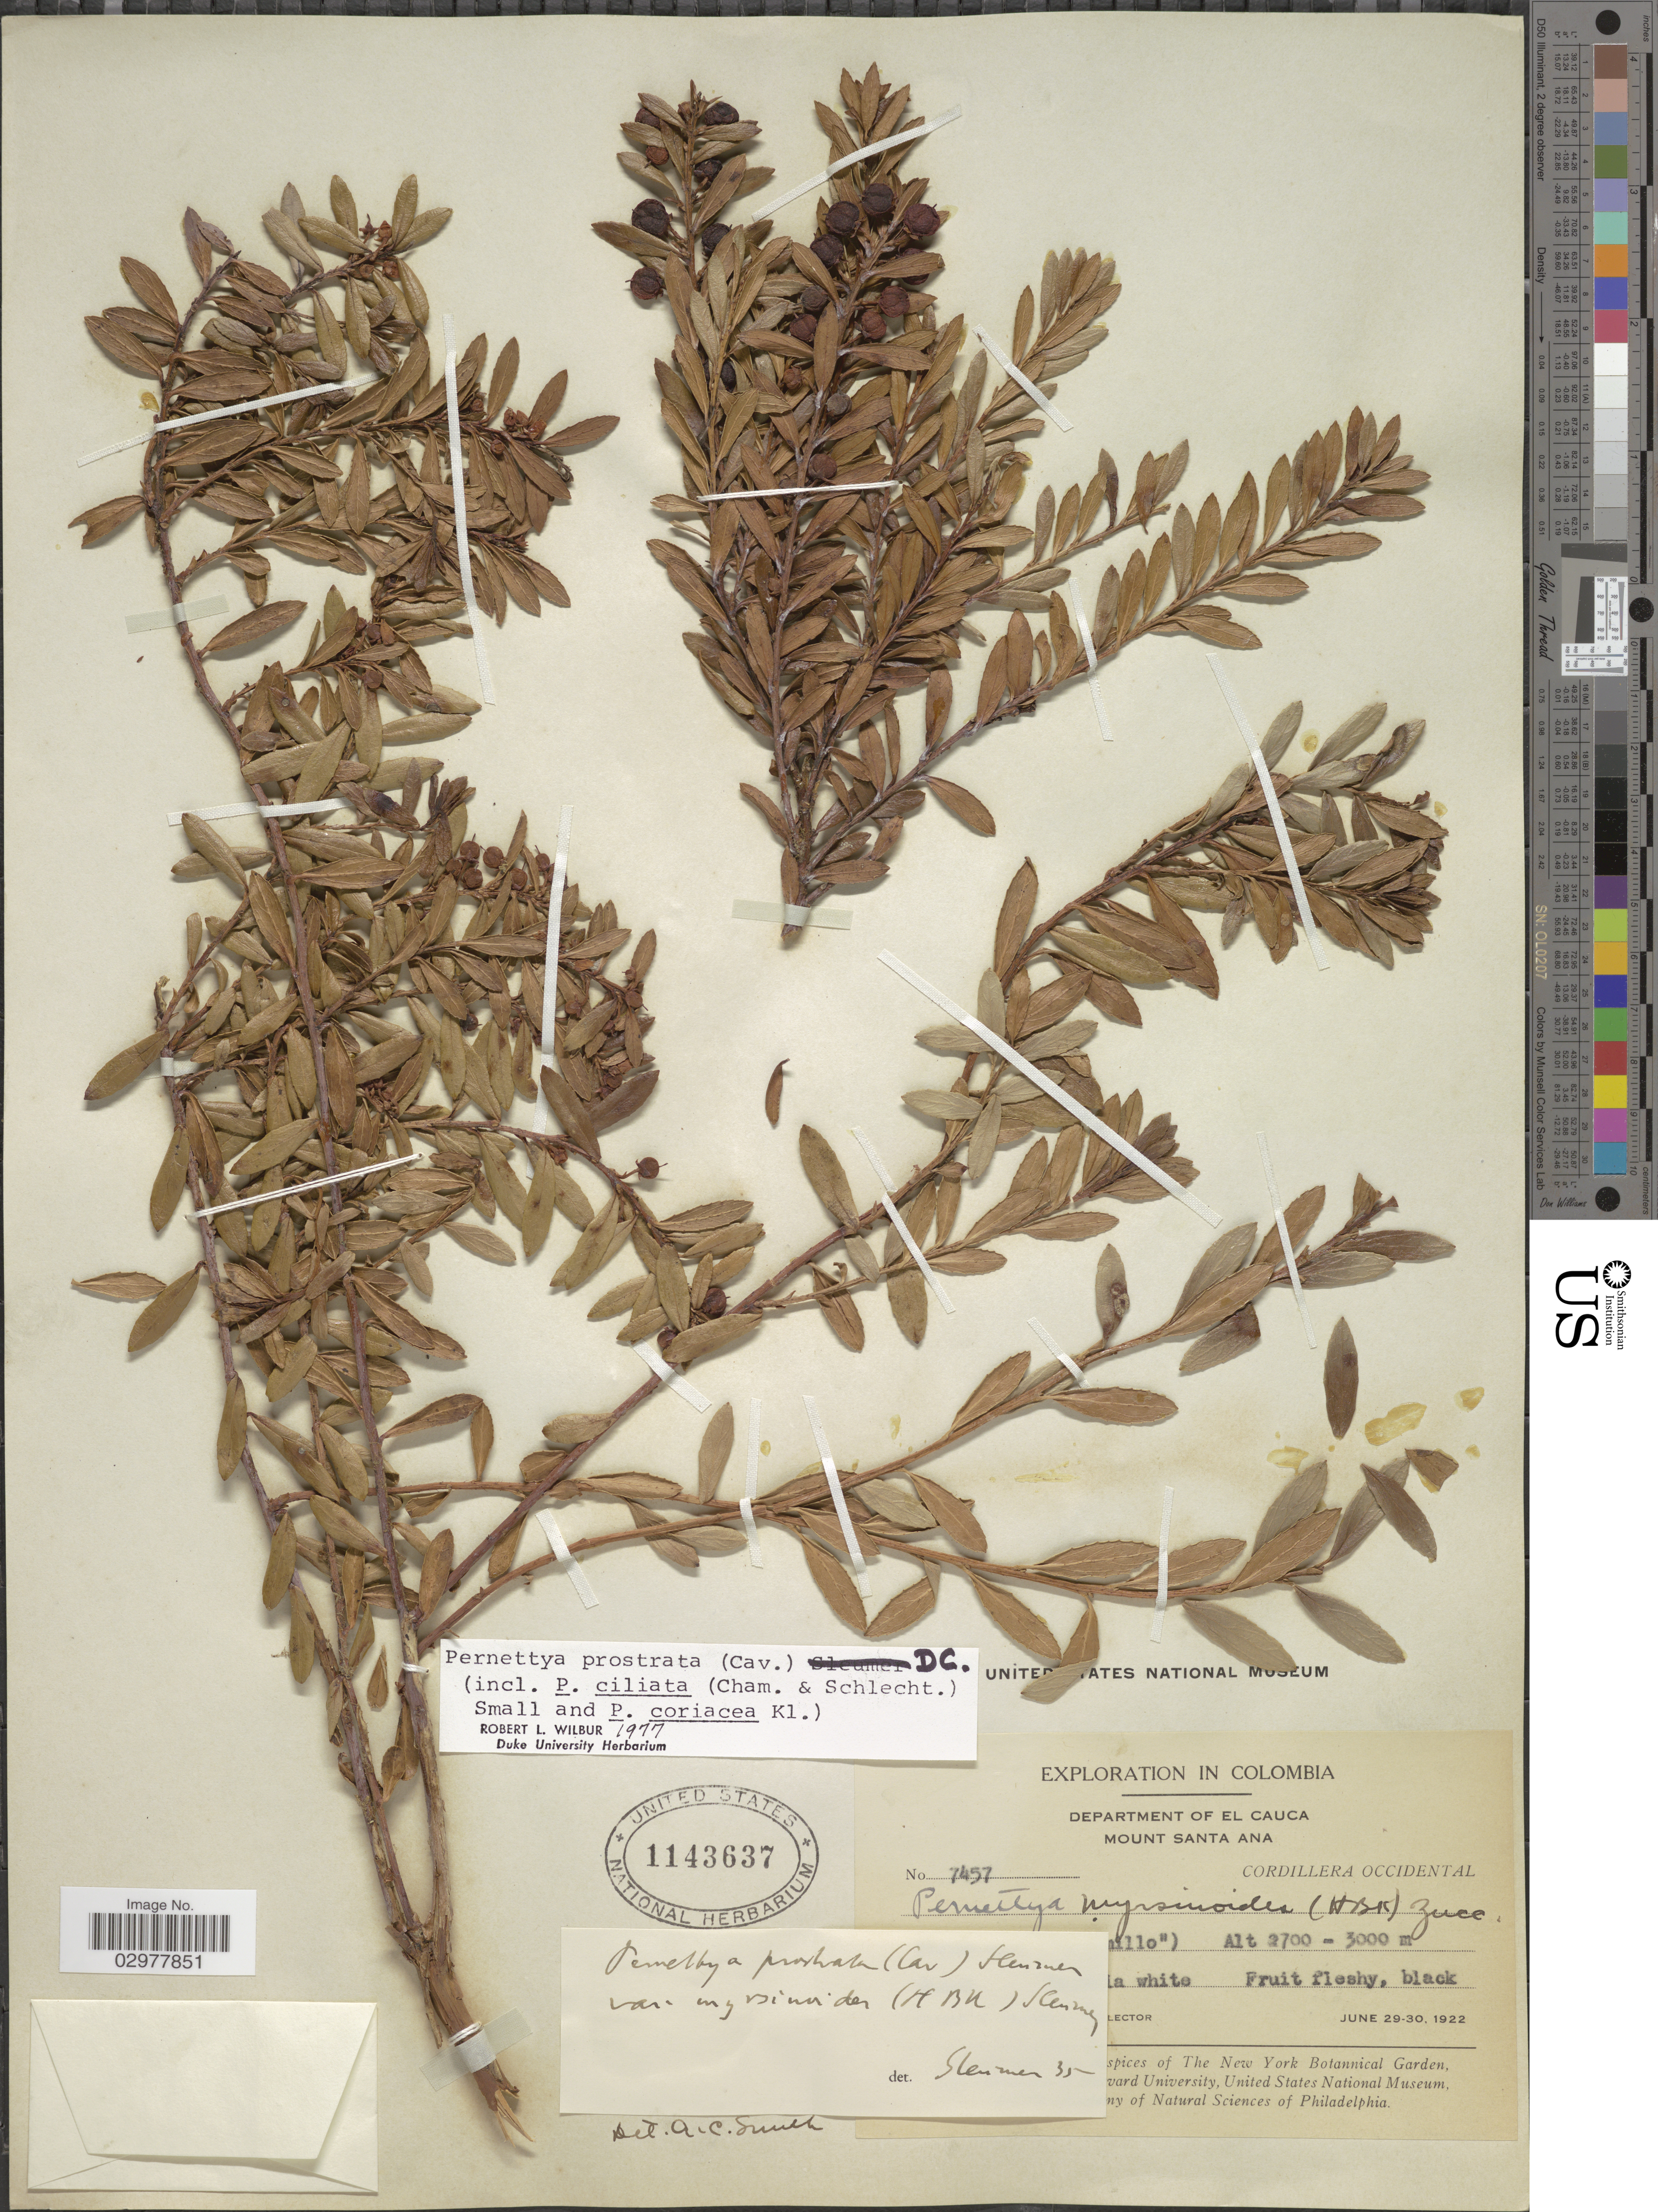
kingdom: Plantae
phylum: Tracheophyta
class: Magnoliopsida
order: Ericales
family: Ericaceae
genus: Pernettya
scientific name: Pernettya prostrata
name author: (Cav.) DC.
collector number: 7457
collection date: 1922-06-29/1922-06-30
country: Colombia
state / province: Cauca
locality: Department of El Cauca. Mount Santa Ana. Cordillera Occidental.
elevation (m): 2700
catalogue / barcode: US 1143637